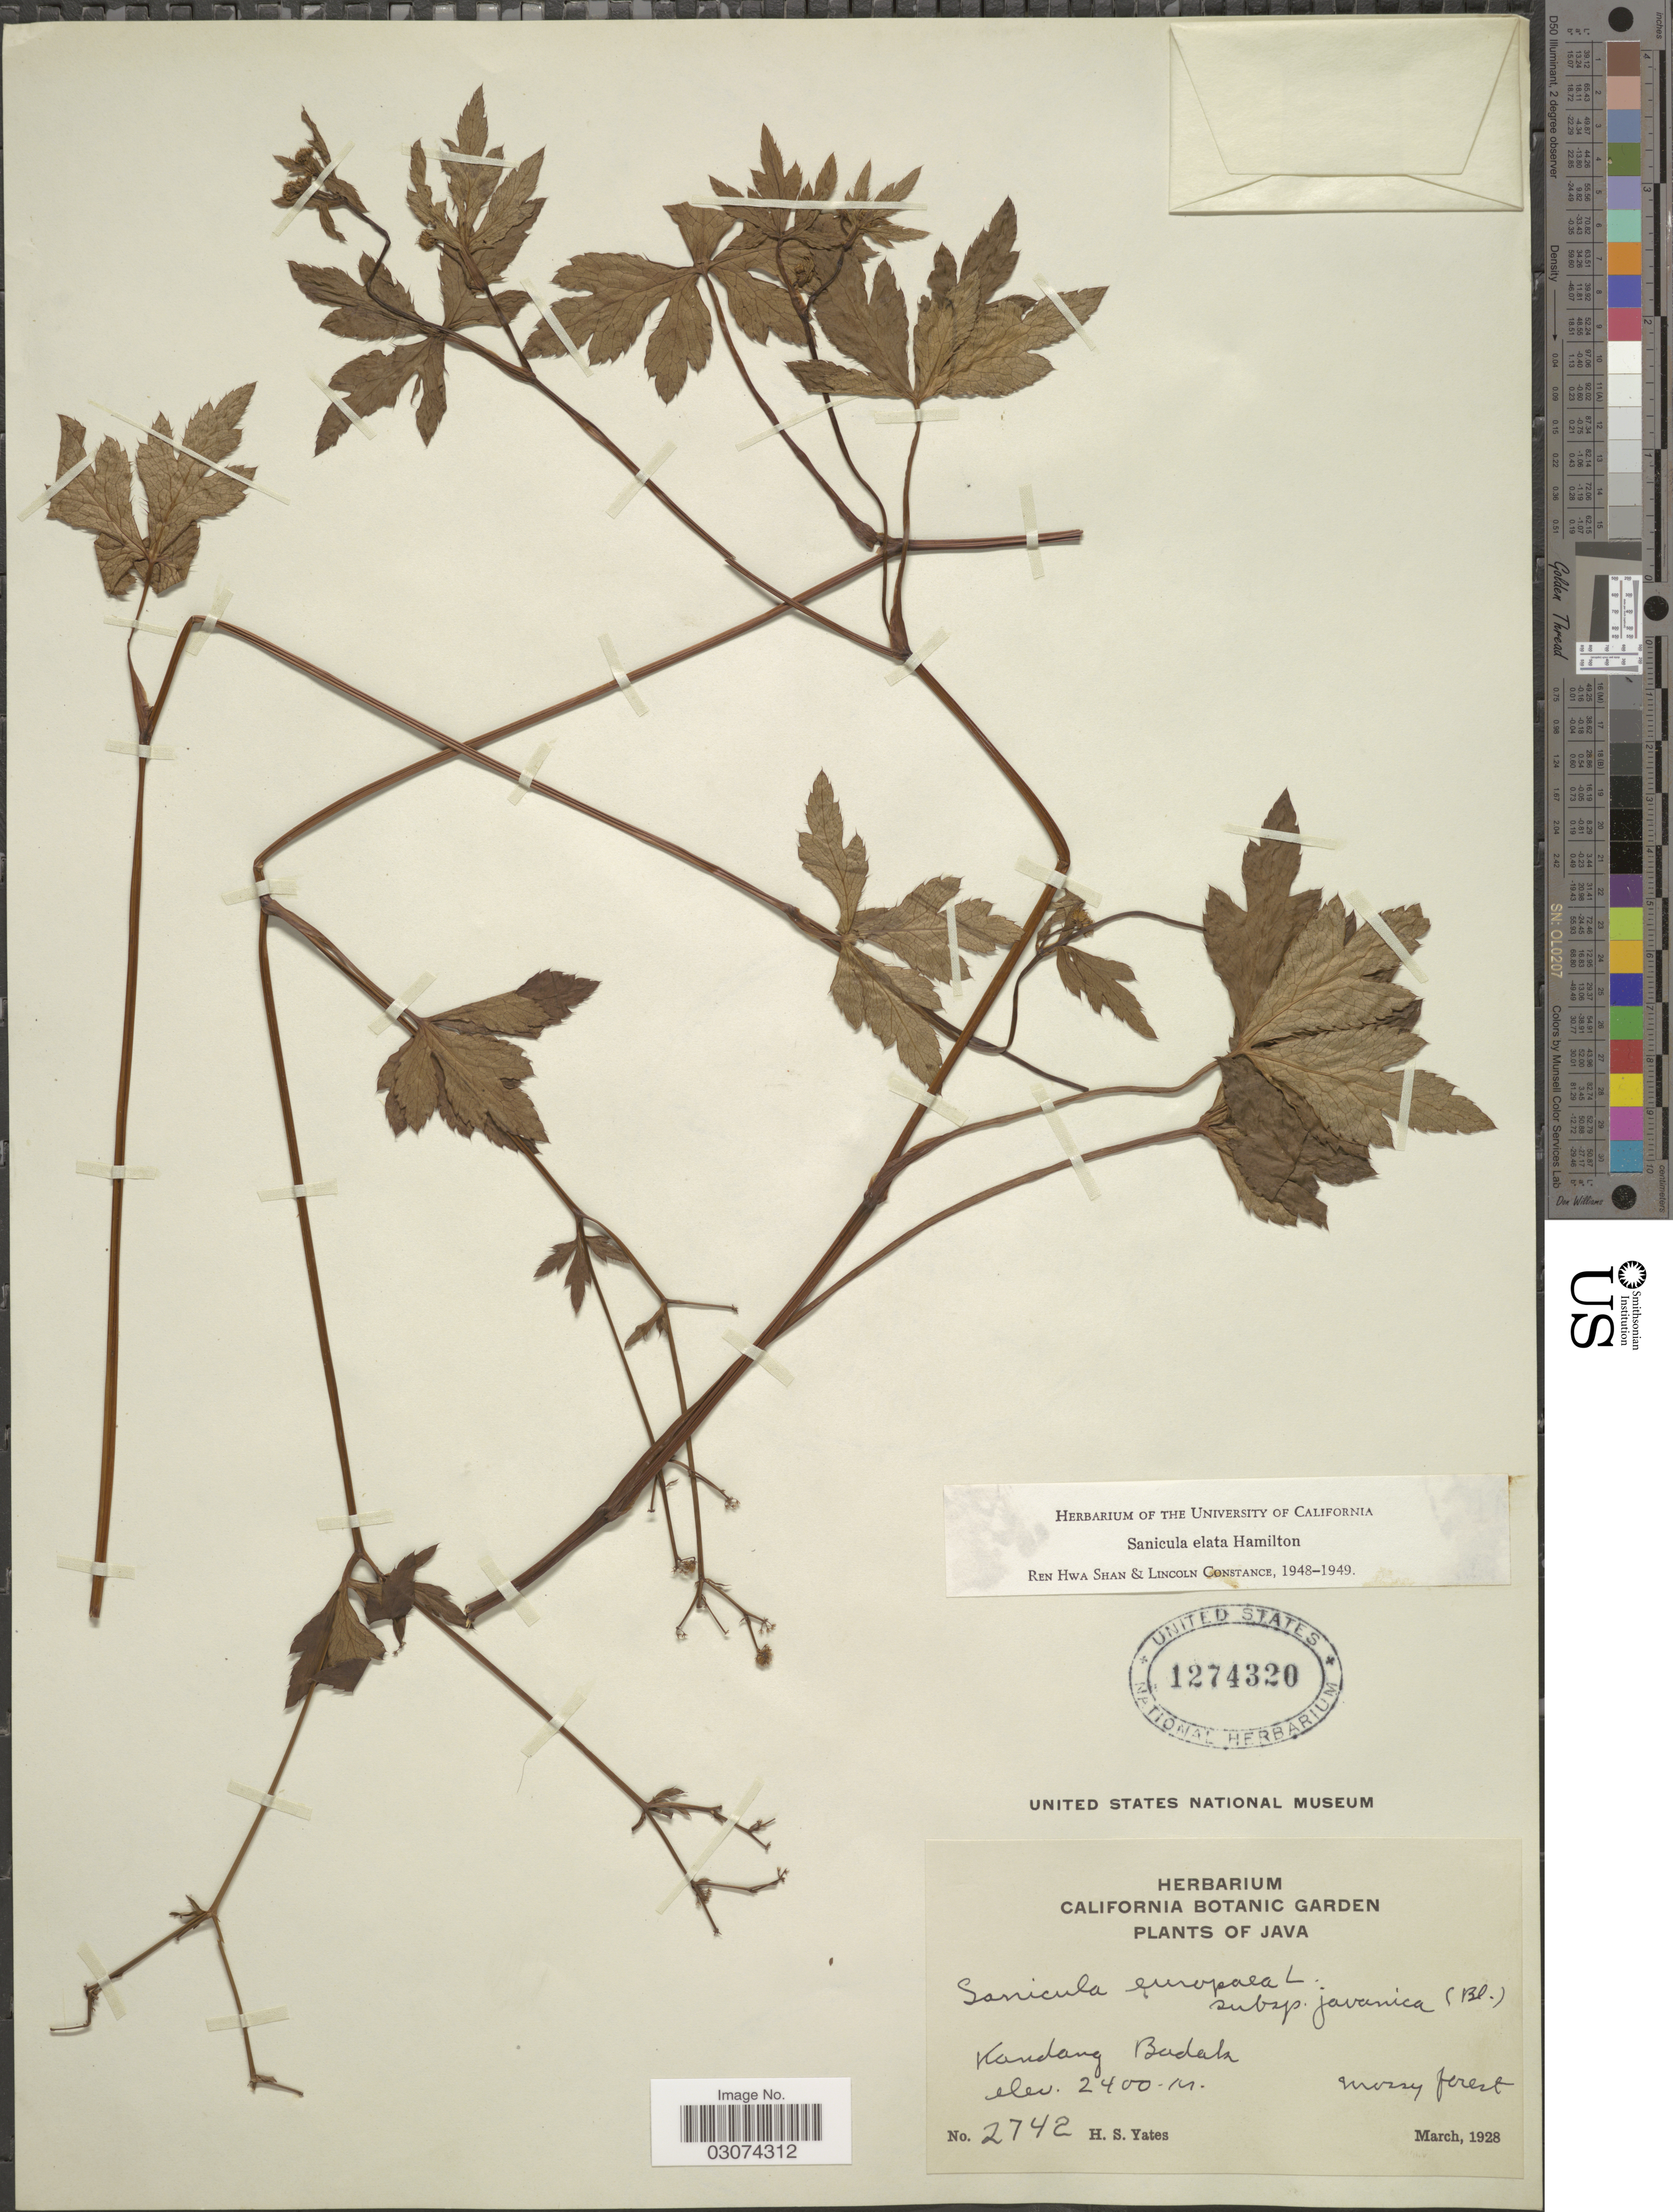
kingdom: Plantae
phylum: Tracheophyta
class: Magnoliopsida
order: Apiales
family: Apiaceae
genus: Sanicula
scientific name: Sanicula elata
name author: Buch.-Ham. ex D. Don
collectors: H. S. Yates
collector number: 2742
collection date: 1928-03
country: Indonesia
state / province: Java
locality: Kandang Badak.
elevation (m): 2400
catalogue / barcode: US 1274320